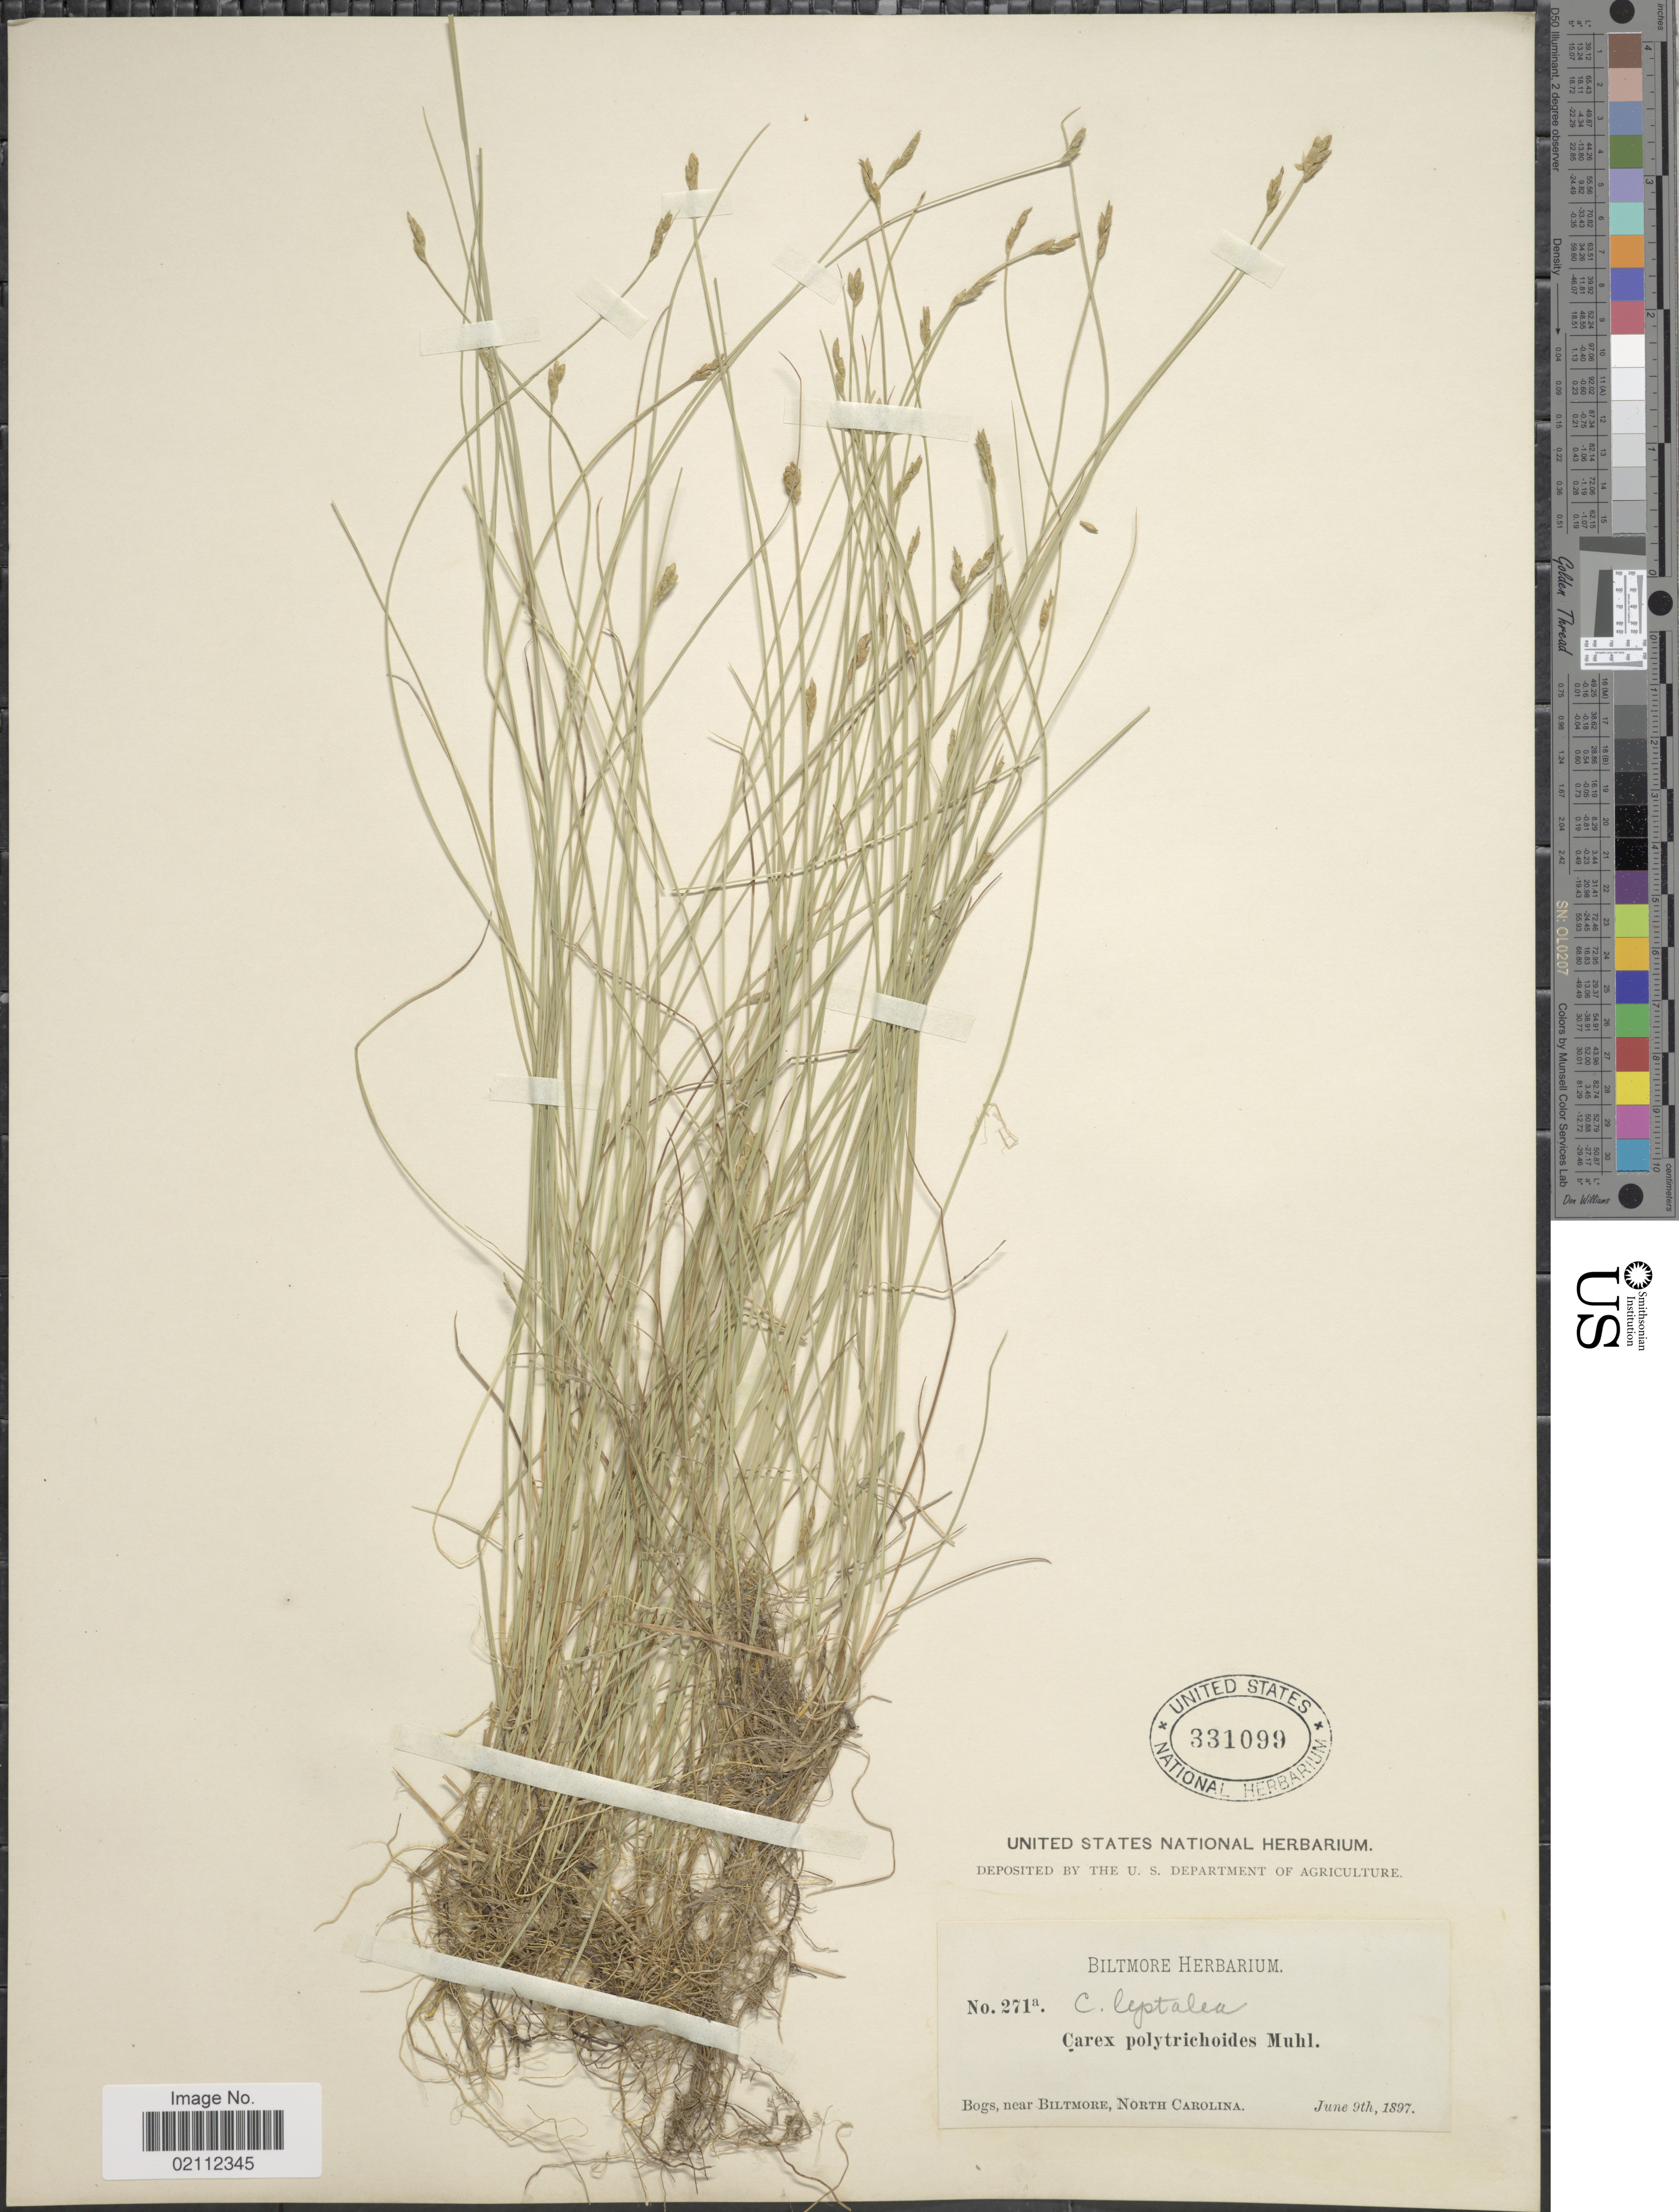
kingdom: Plantae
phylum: Tracheophyta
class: Liliopsida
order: Poales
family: Cyperaceae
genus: Carex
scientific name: Carex leptalea var. harperi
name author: (Fernald) W. Stone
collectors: ex herb. Biltmore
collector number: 271a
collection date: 1897-06-09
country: United States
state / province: North Carolina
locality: Near Biltmore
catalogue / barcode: US 331099